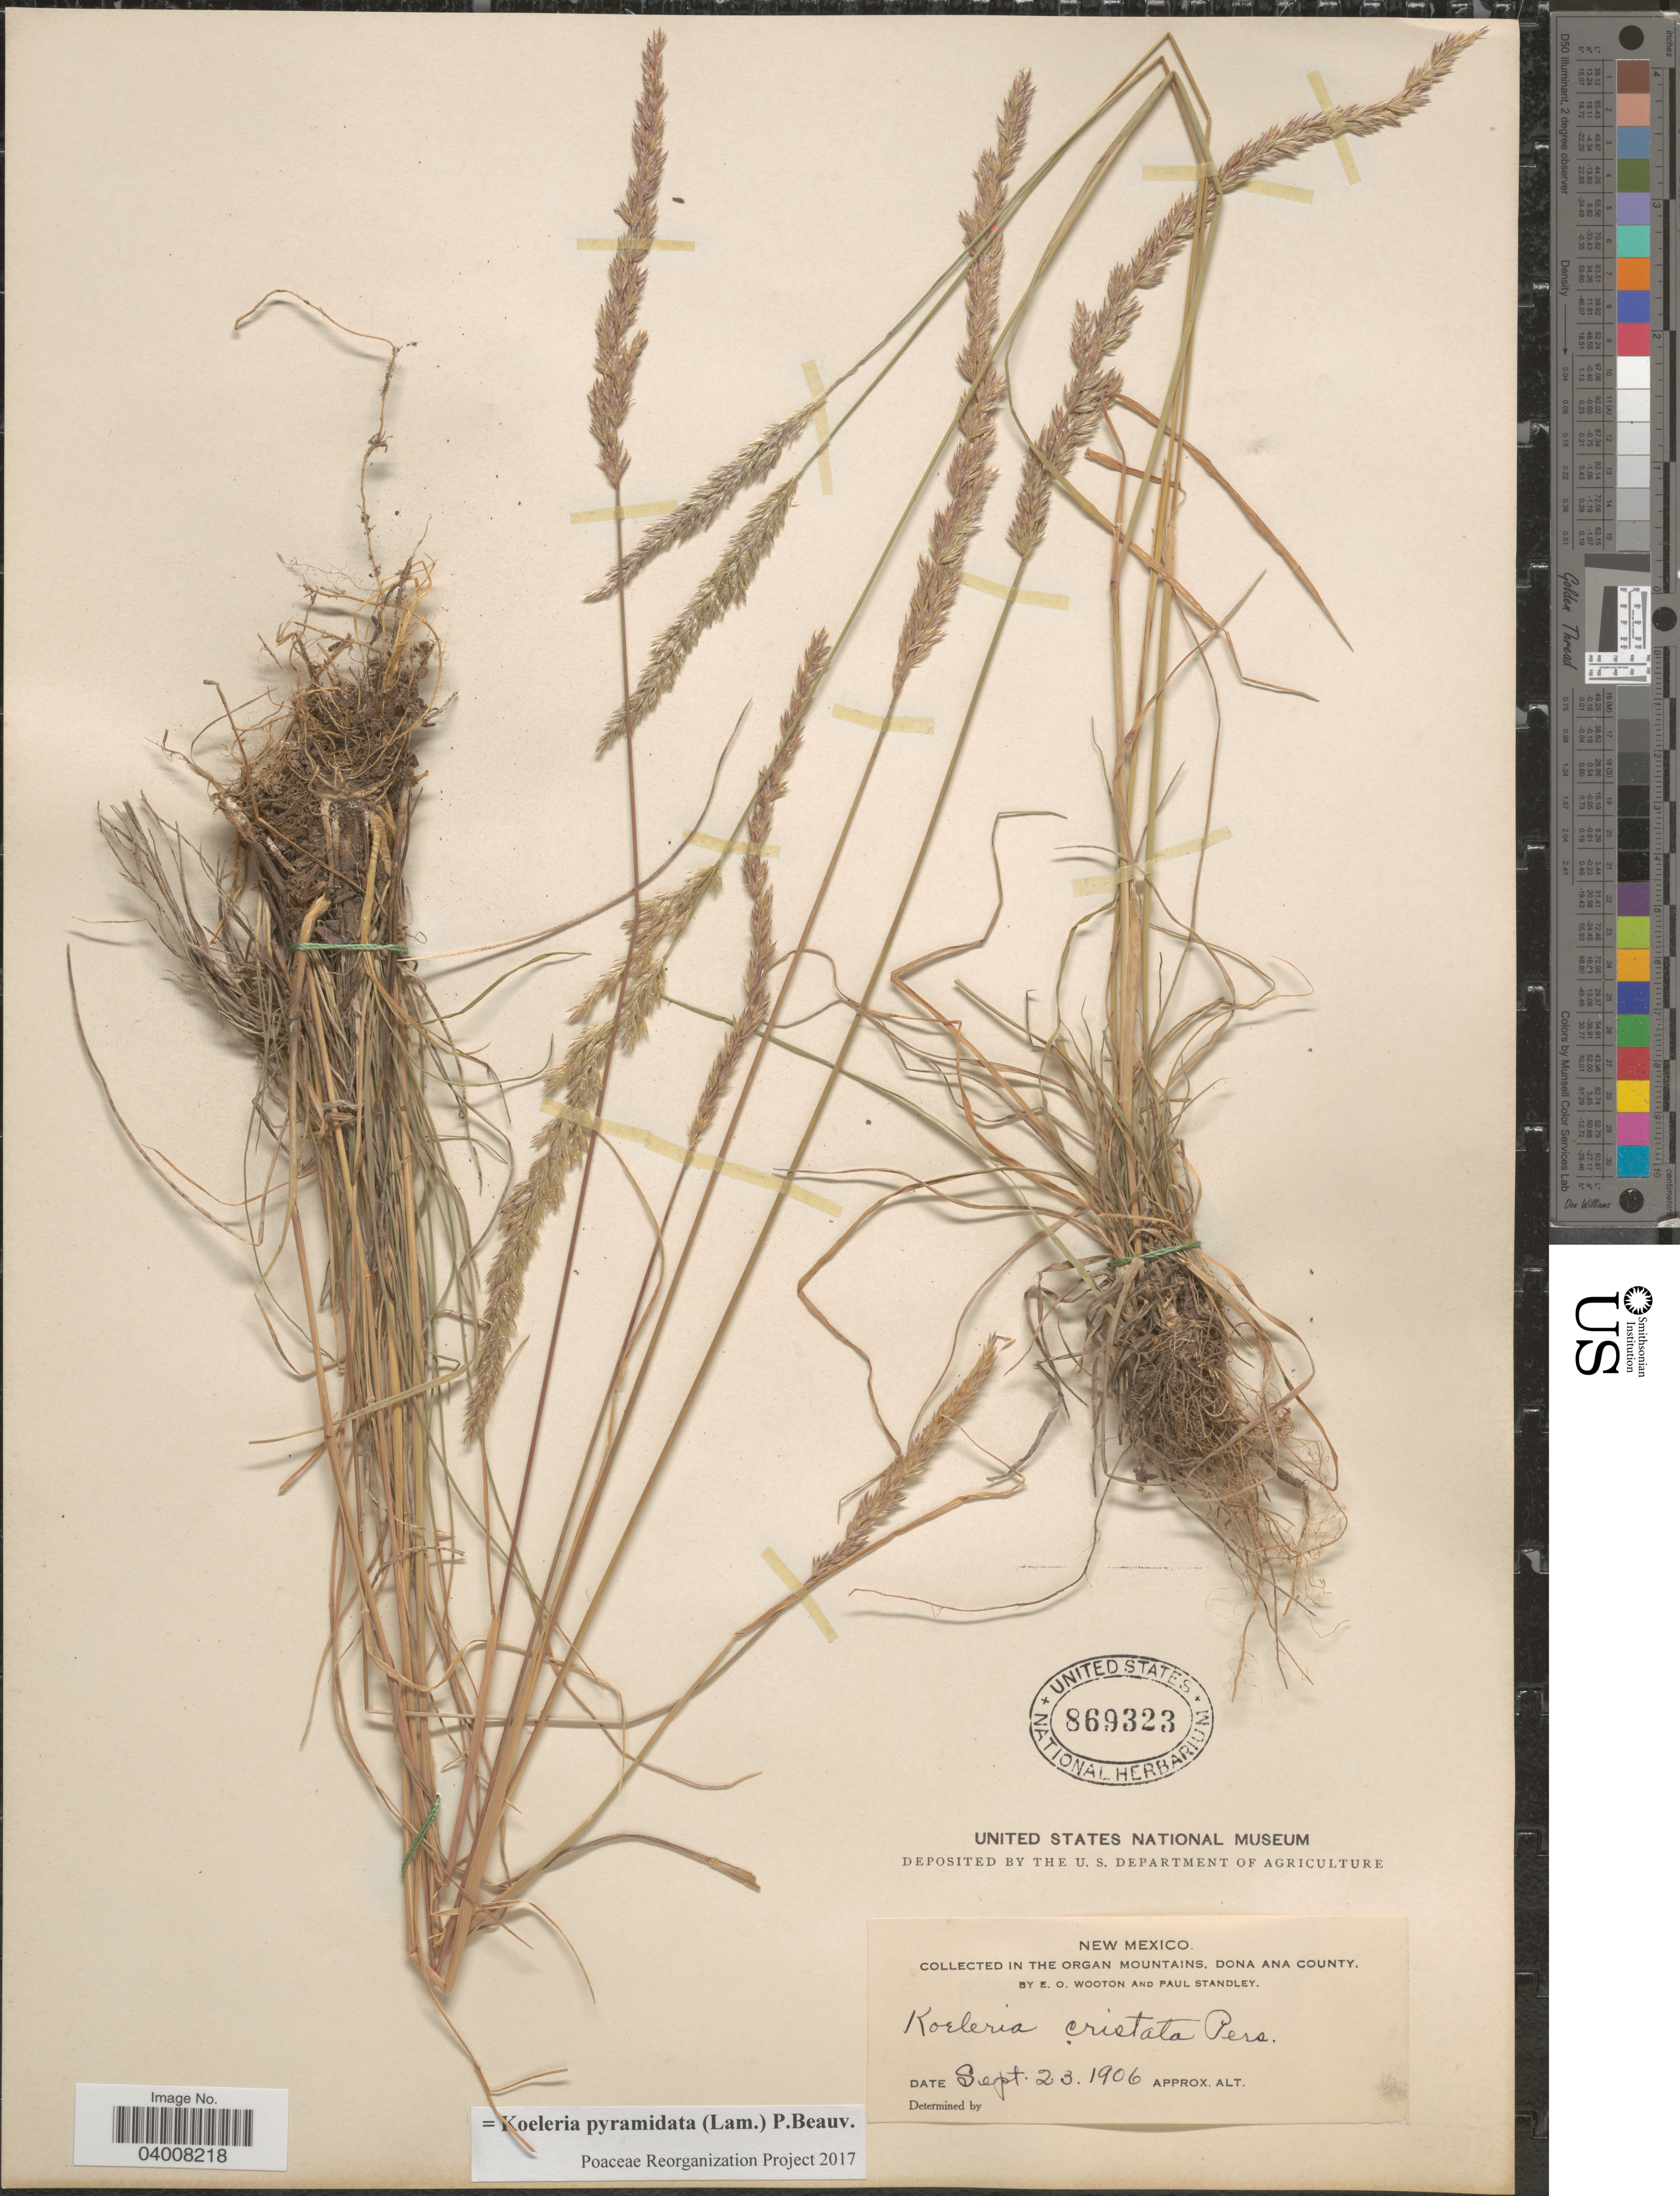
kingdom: Plantae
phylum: Tracheophyta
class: Liliopsida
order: Poales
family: Poaceae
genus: Koeleria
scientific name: Koeleria pyramidata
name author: (Lam.) P. Beauv.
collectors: E. O. Wooton & P. C. Standley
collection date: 1906-09-23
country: United States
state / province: New Mexico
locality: In the Organ Mountains, Dona Ana County.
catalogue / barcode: US 869323